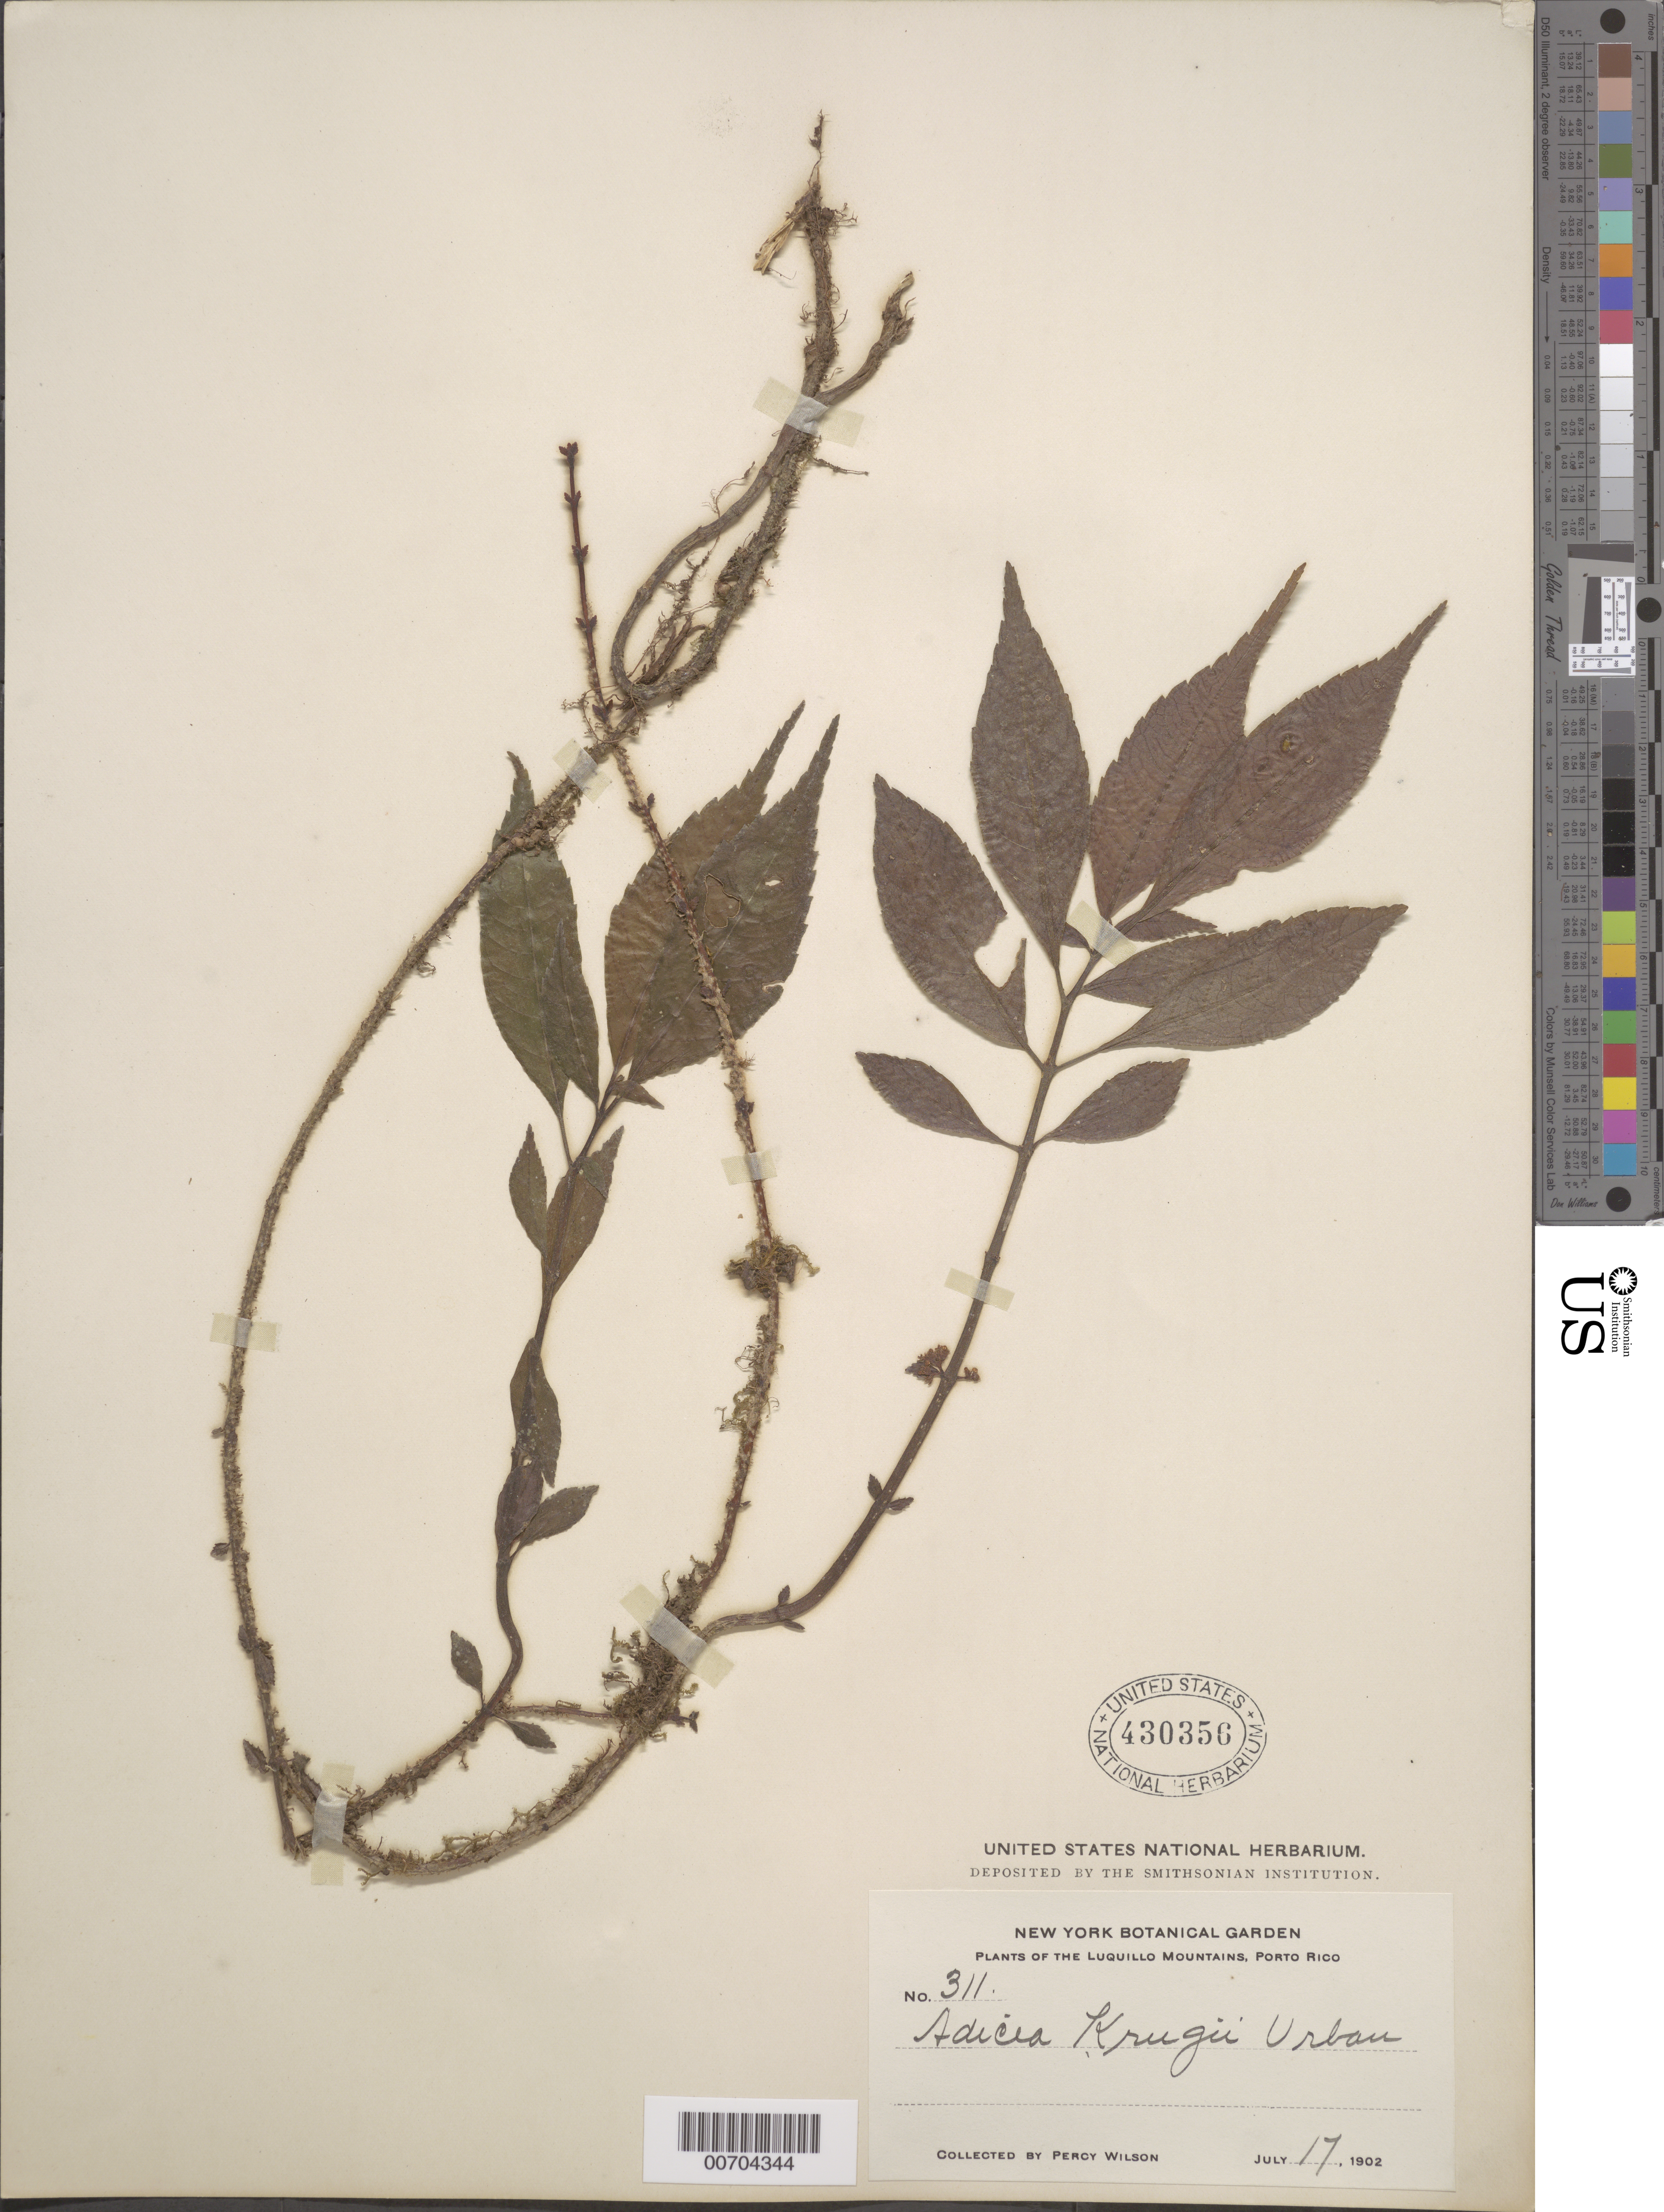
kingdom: Plantae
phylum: Tracheophyta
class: Magnoliopsida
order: Rosales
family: Urticaceae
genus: Pilea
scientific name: Pilea krugii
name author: Urb.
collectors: P. Wilson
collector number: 311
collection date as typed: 17 Jul 1902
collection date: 1902-07-17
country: Puerto Rico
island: Greater Antilles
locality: Luquillo Mts.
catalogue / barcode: US 430356